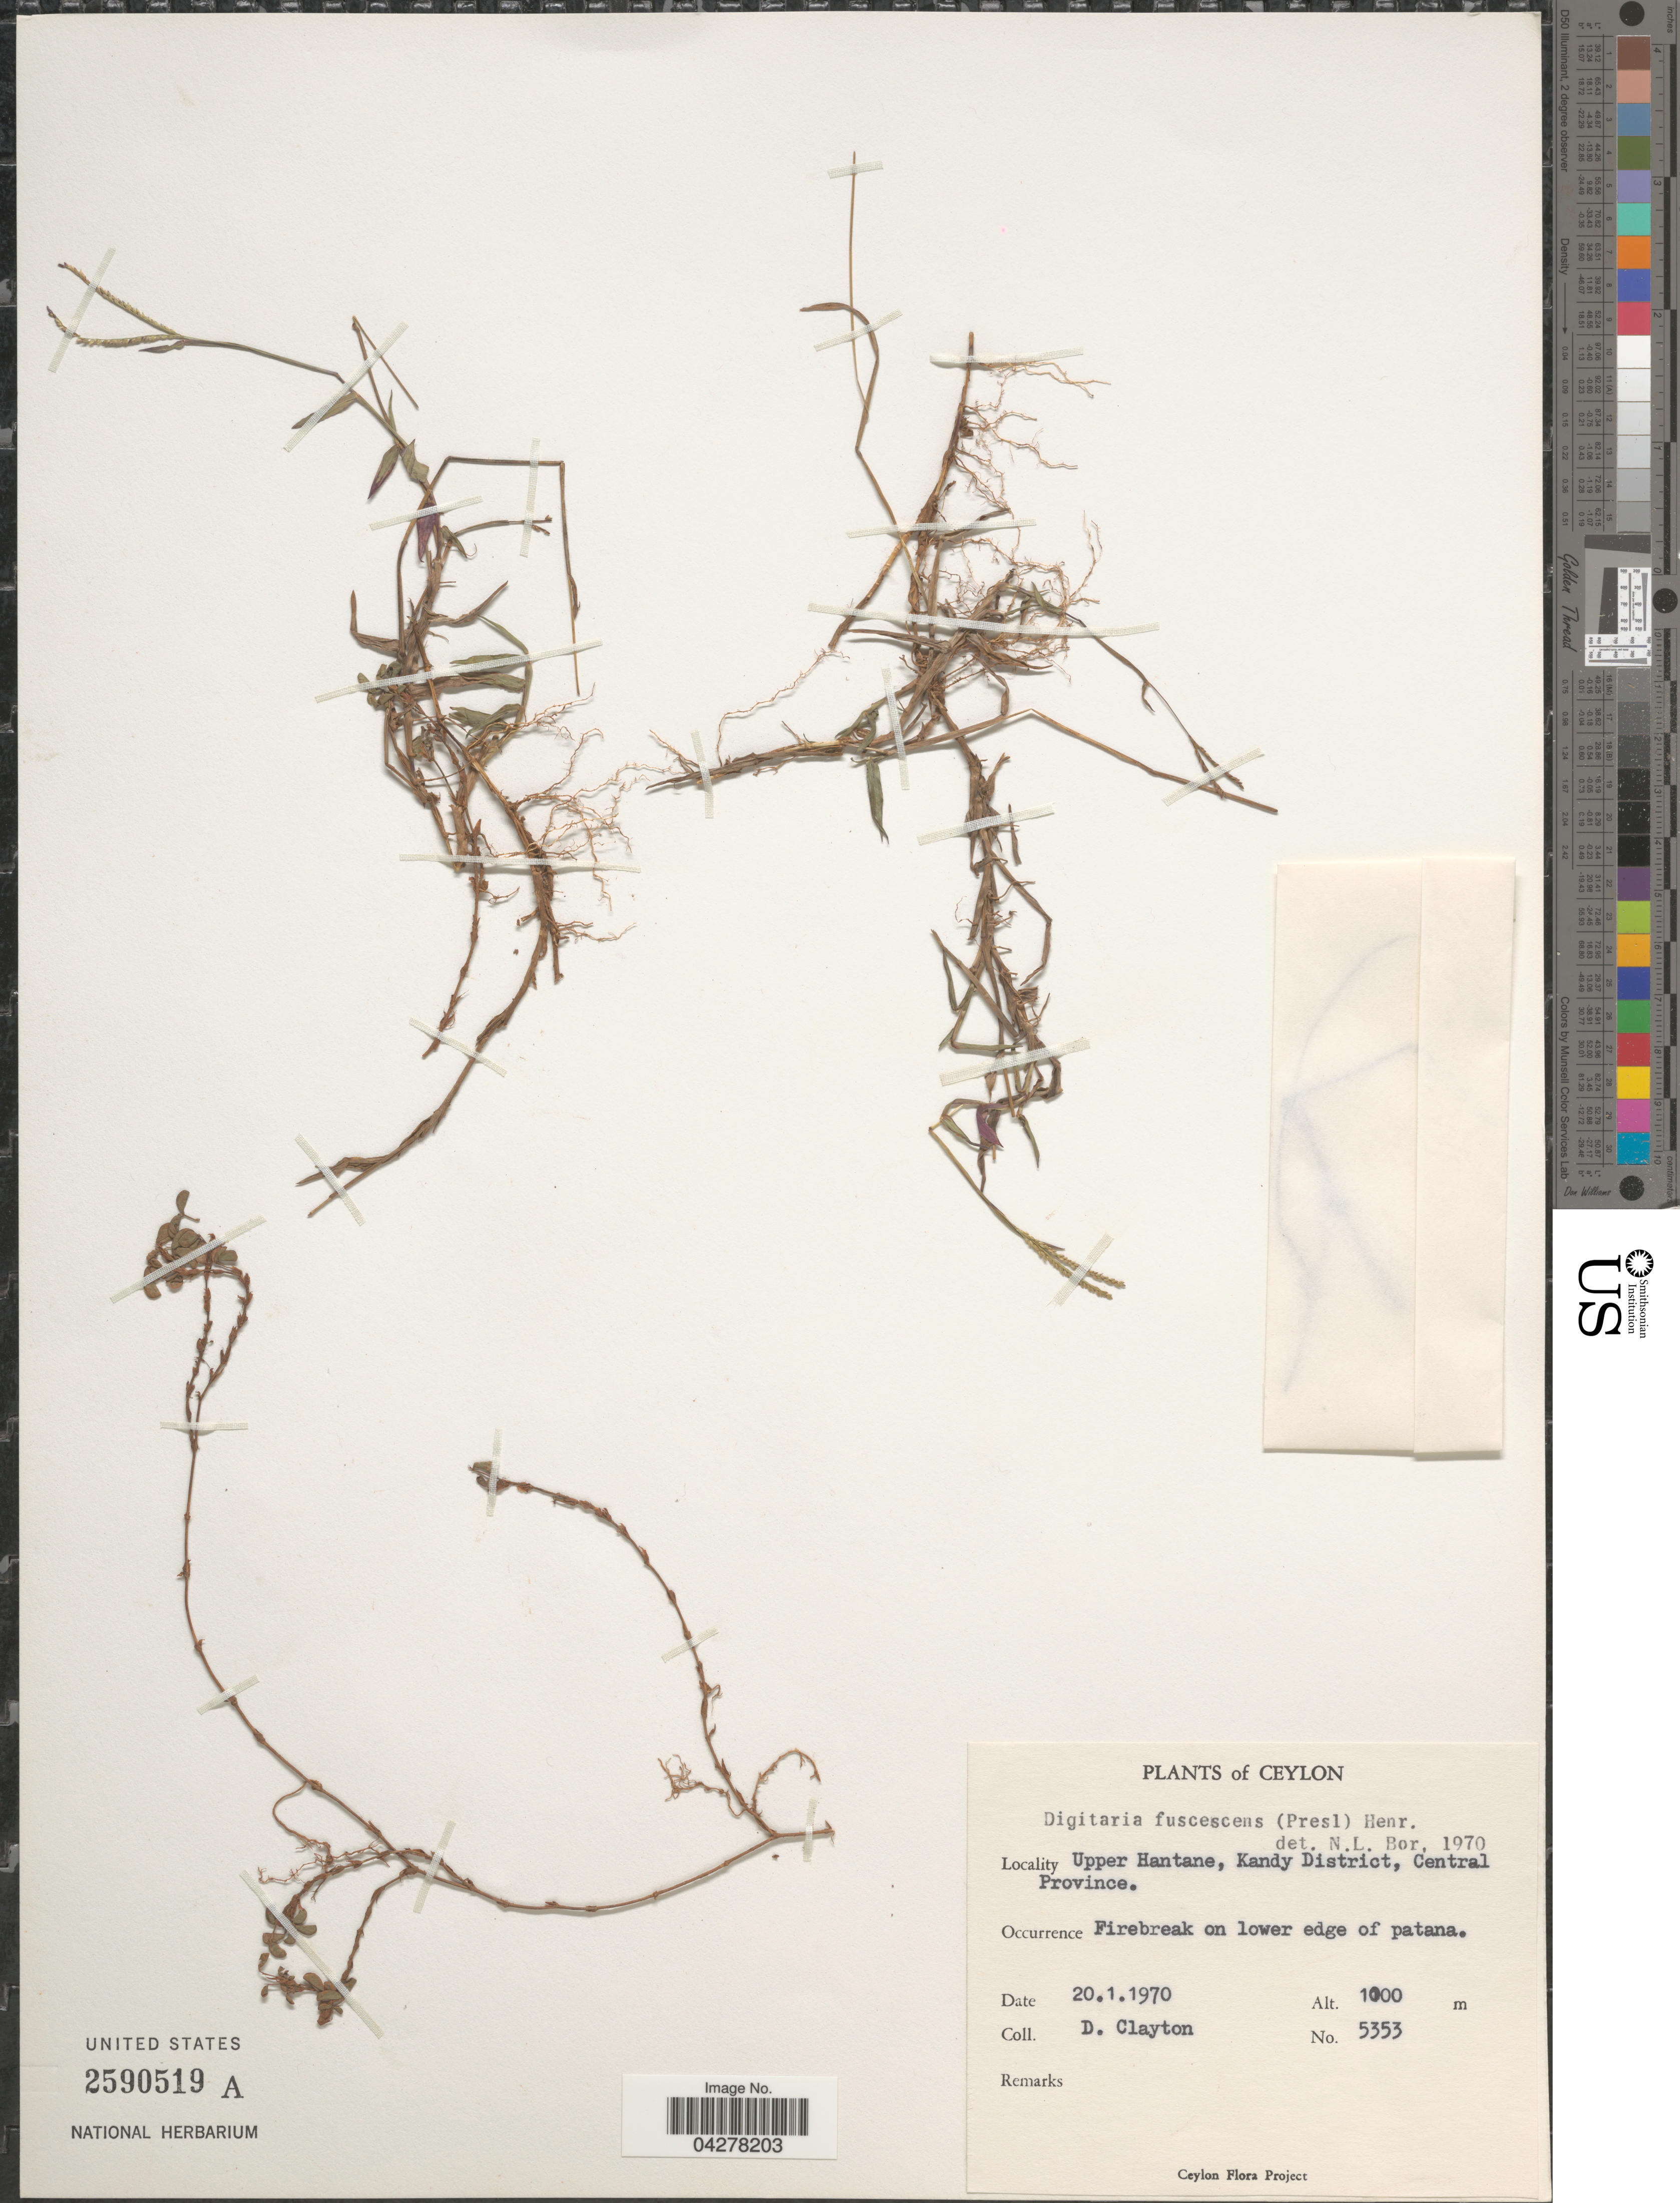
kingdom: Plantae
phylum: Tracheophyta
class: Liliopsida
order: Poales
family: Poaceae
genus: Digitaria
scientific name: Digitaria fuscescens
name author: (J. Presl) Henr.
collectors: D. Clayton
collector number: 5353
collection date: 1970-01-20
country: Sri Lanka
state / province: Central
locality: Ceylon. Upper Hantane, Kandy District, Central Province. Firebreak on lower edge of patana.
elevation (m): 1000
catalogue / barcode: US 2590519A